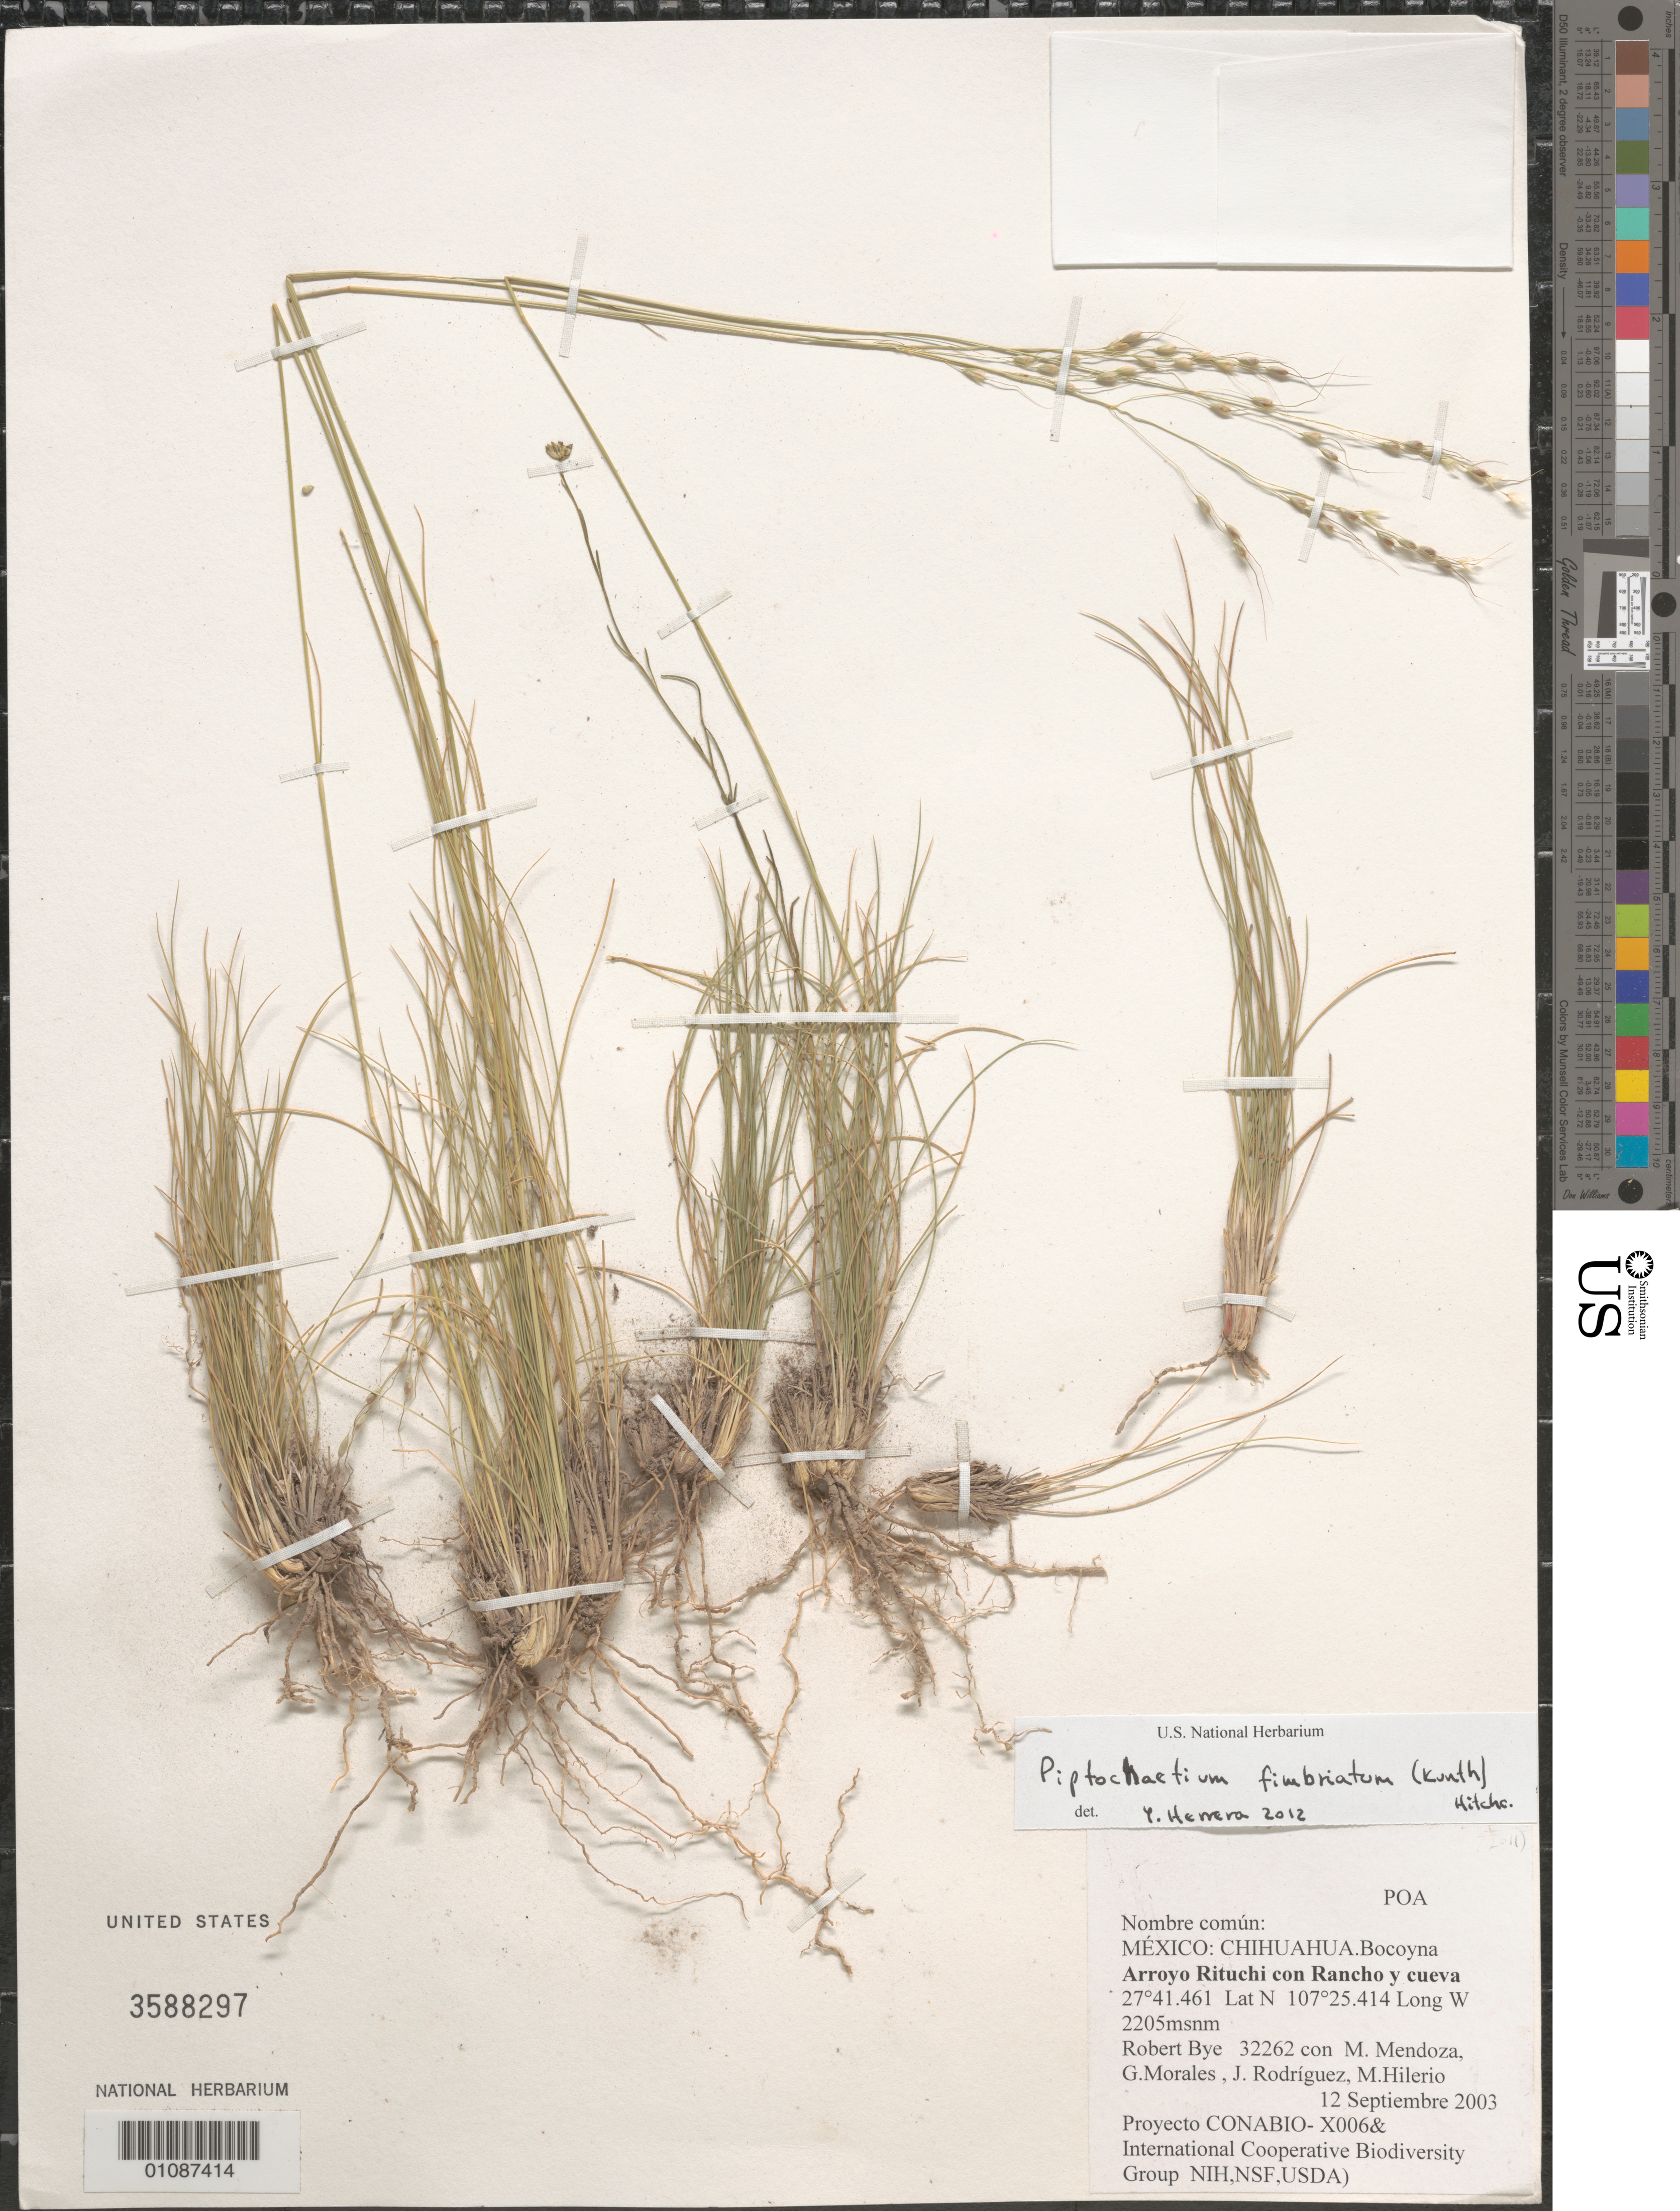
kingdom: Plantae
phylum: Tracheophyta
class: Liliopsida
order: Poales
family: Poaceae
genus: Piptochaetium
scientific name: Piptochaetium fimbriatum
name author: (Kunth) Hitchc.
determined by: Herrera Arrieta, Y., (CIIDIR), Instituto Politecnico Nacional (MEXICO)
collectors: R. A. Bye, M. Mendoza Garcia, G. Morales, J. Rodríguez & M. Hilerio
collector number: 32262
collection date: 2003-09-12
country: Mexico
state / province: Chihuahua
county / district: Bocoyna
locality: Arroyo Rituchi con Rancho y cueva.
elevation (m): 2205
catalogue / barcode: US 3588297